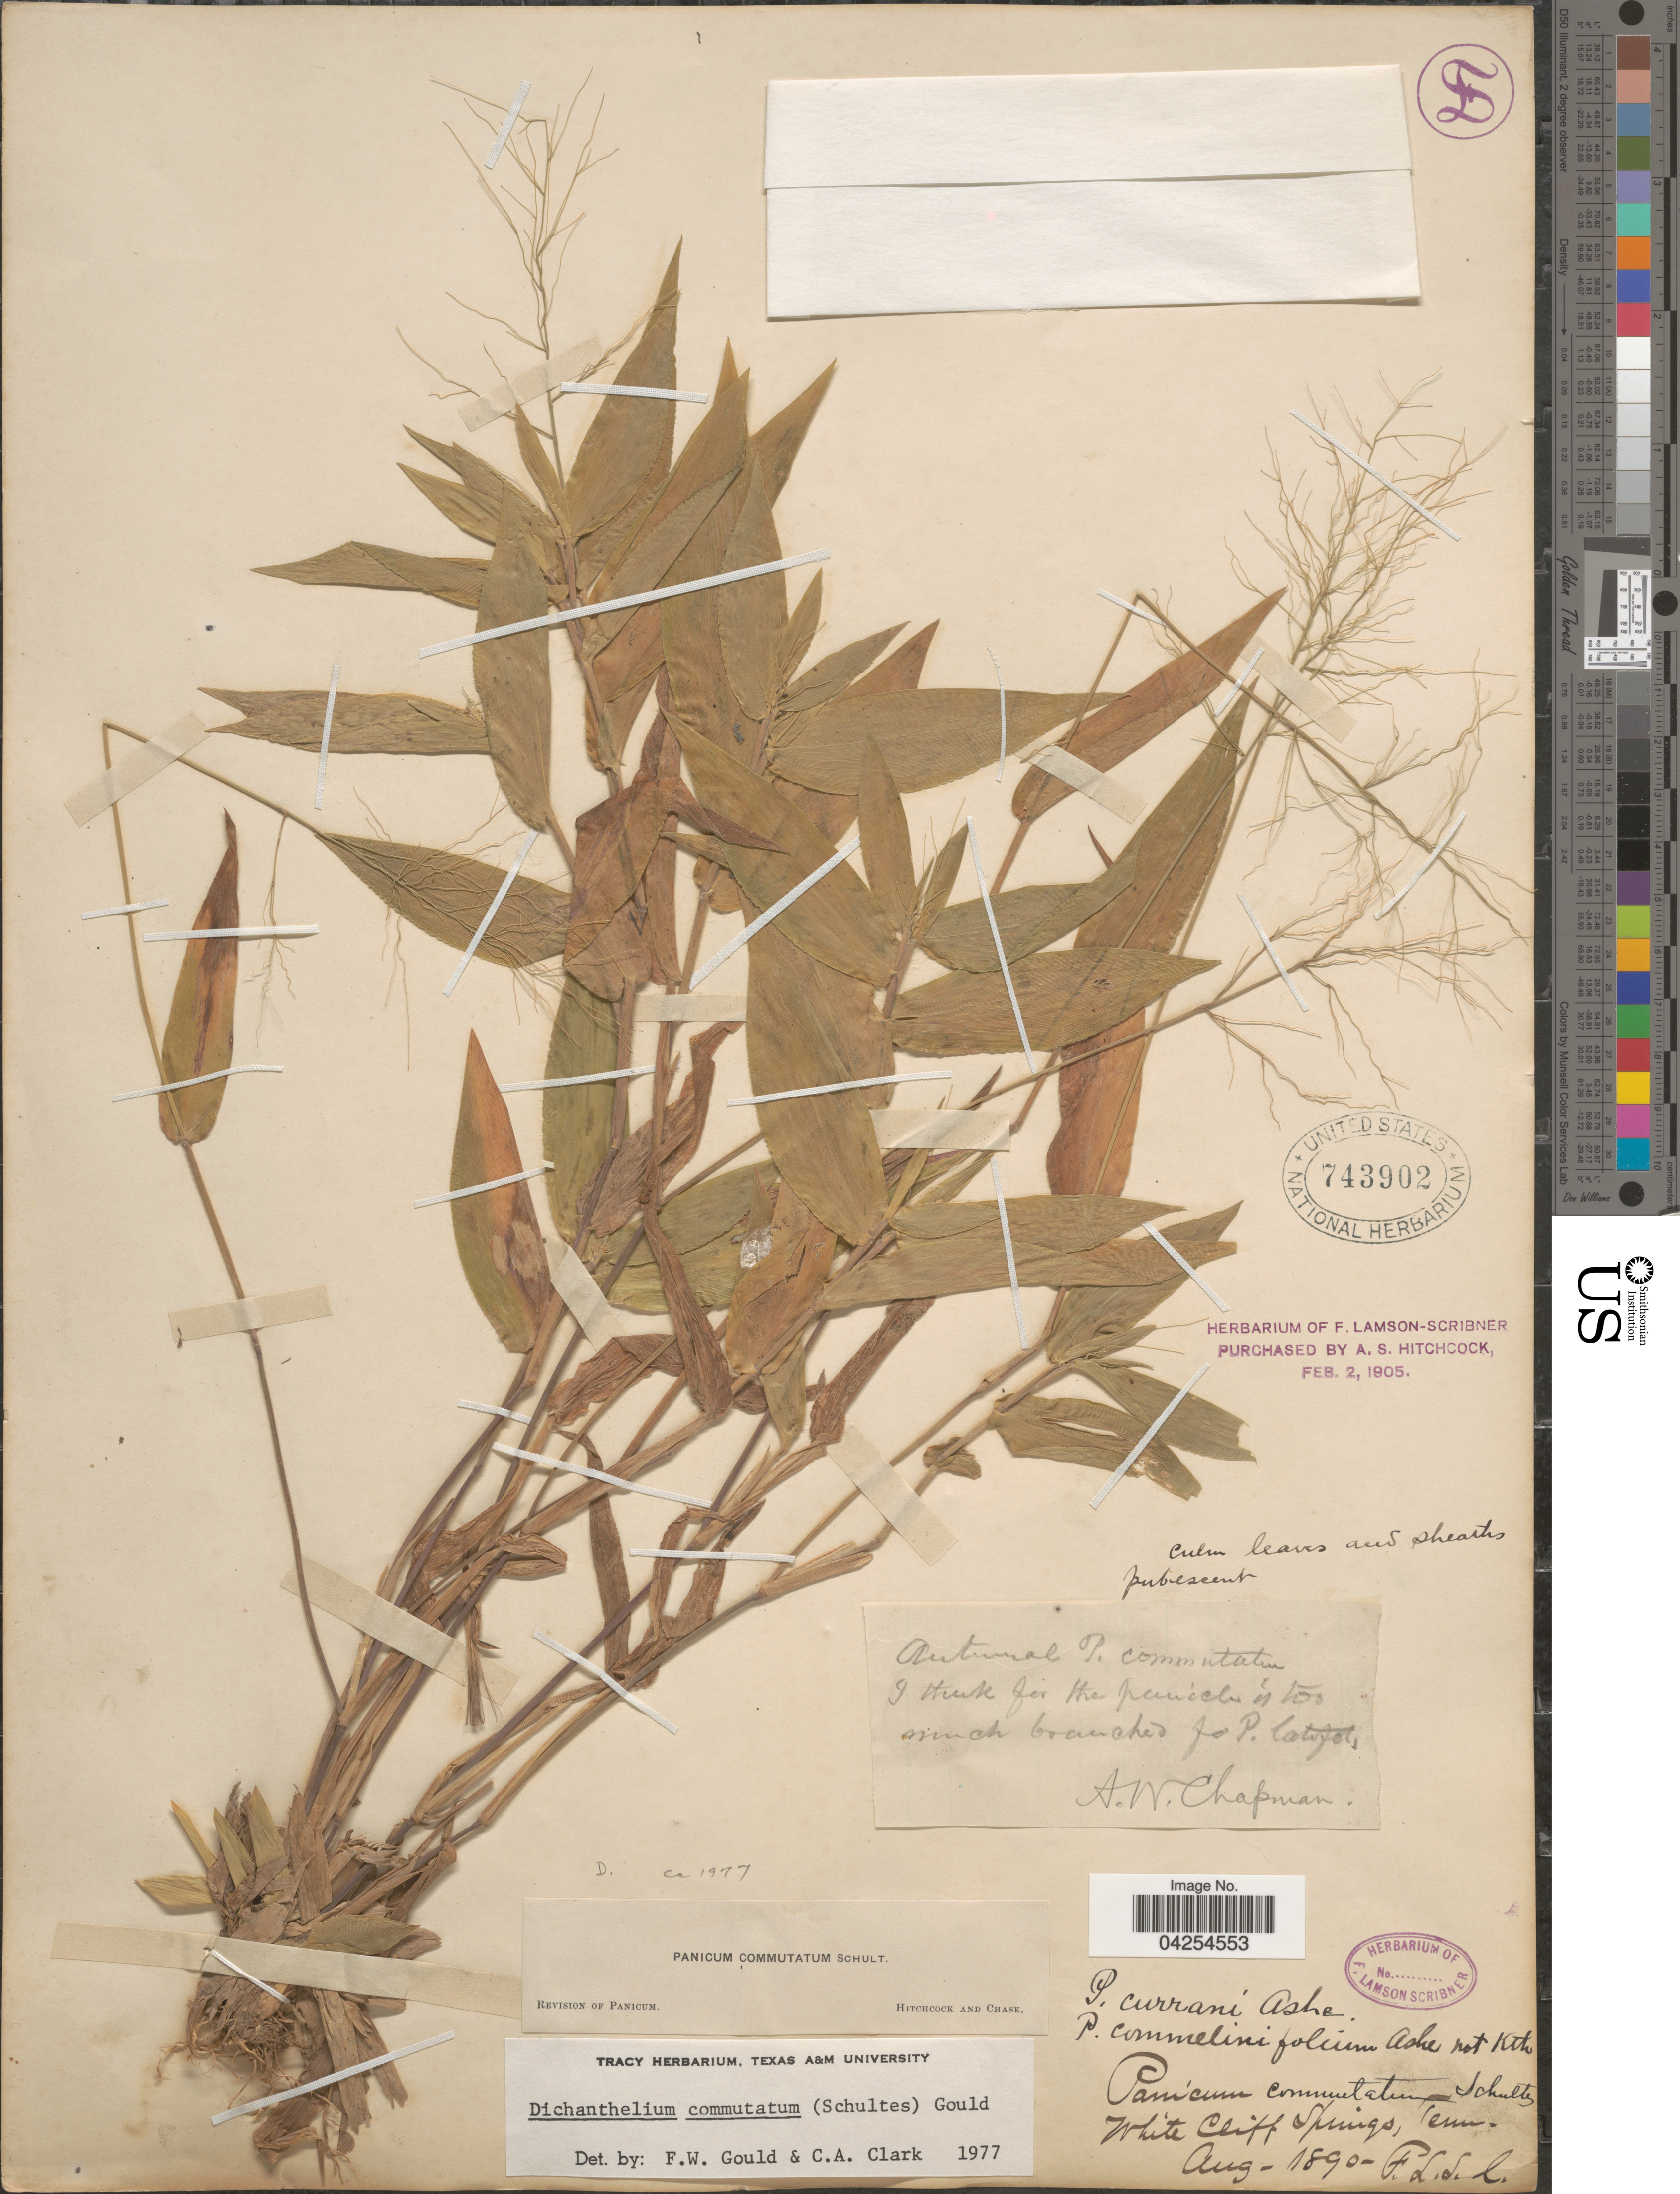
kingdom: Plantae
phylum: Tracheophyta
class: Liliopsida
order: Poales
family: Poaceae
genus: Dichanthelium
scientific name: Dichanthelium commutatum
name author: (Schult.) Gould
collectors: F. L. Scribner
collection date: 1890-08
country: United States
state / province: Tennessee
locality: White Cliff Springs.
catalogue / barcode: US 743902